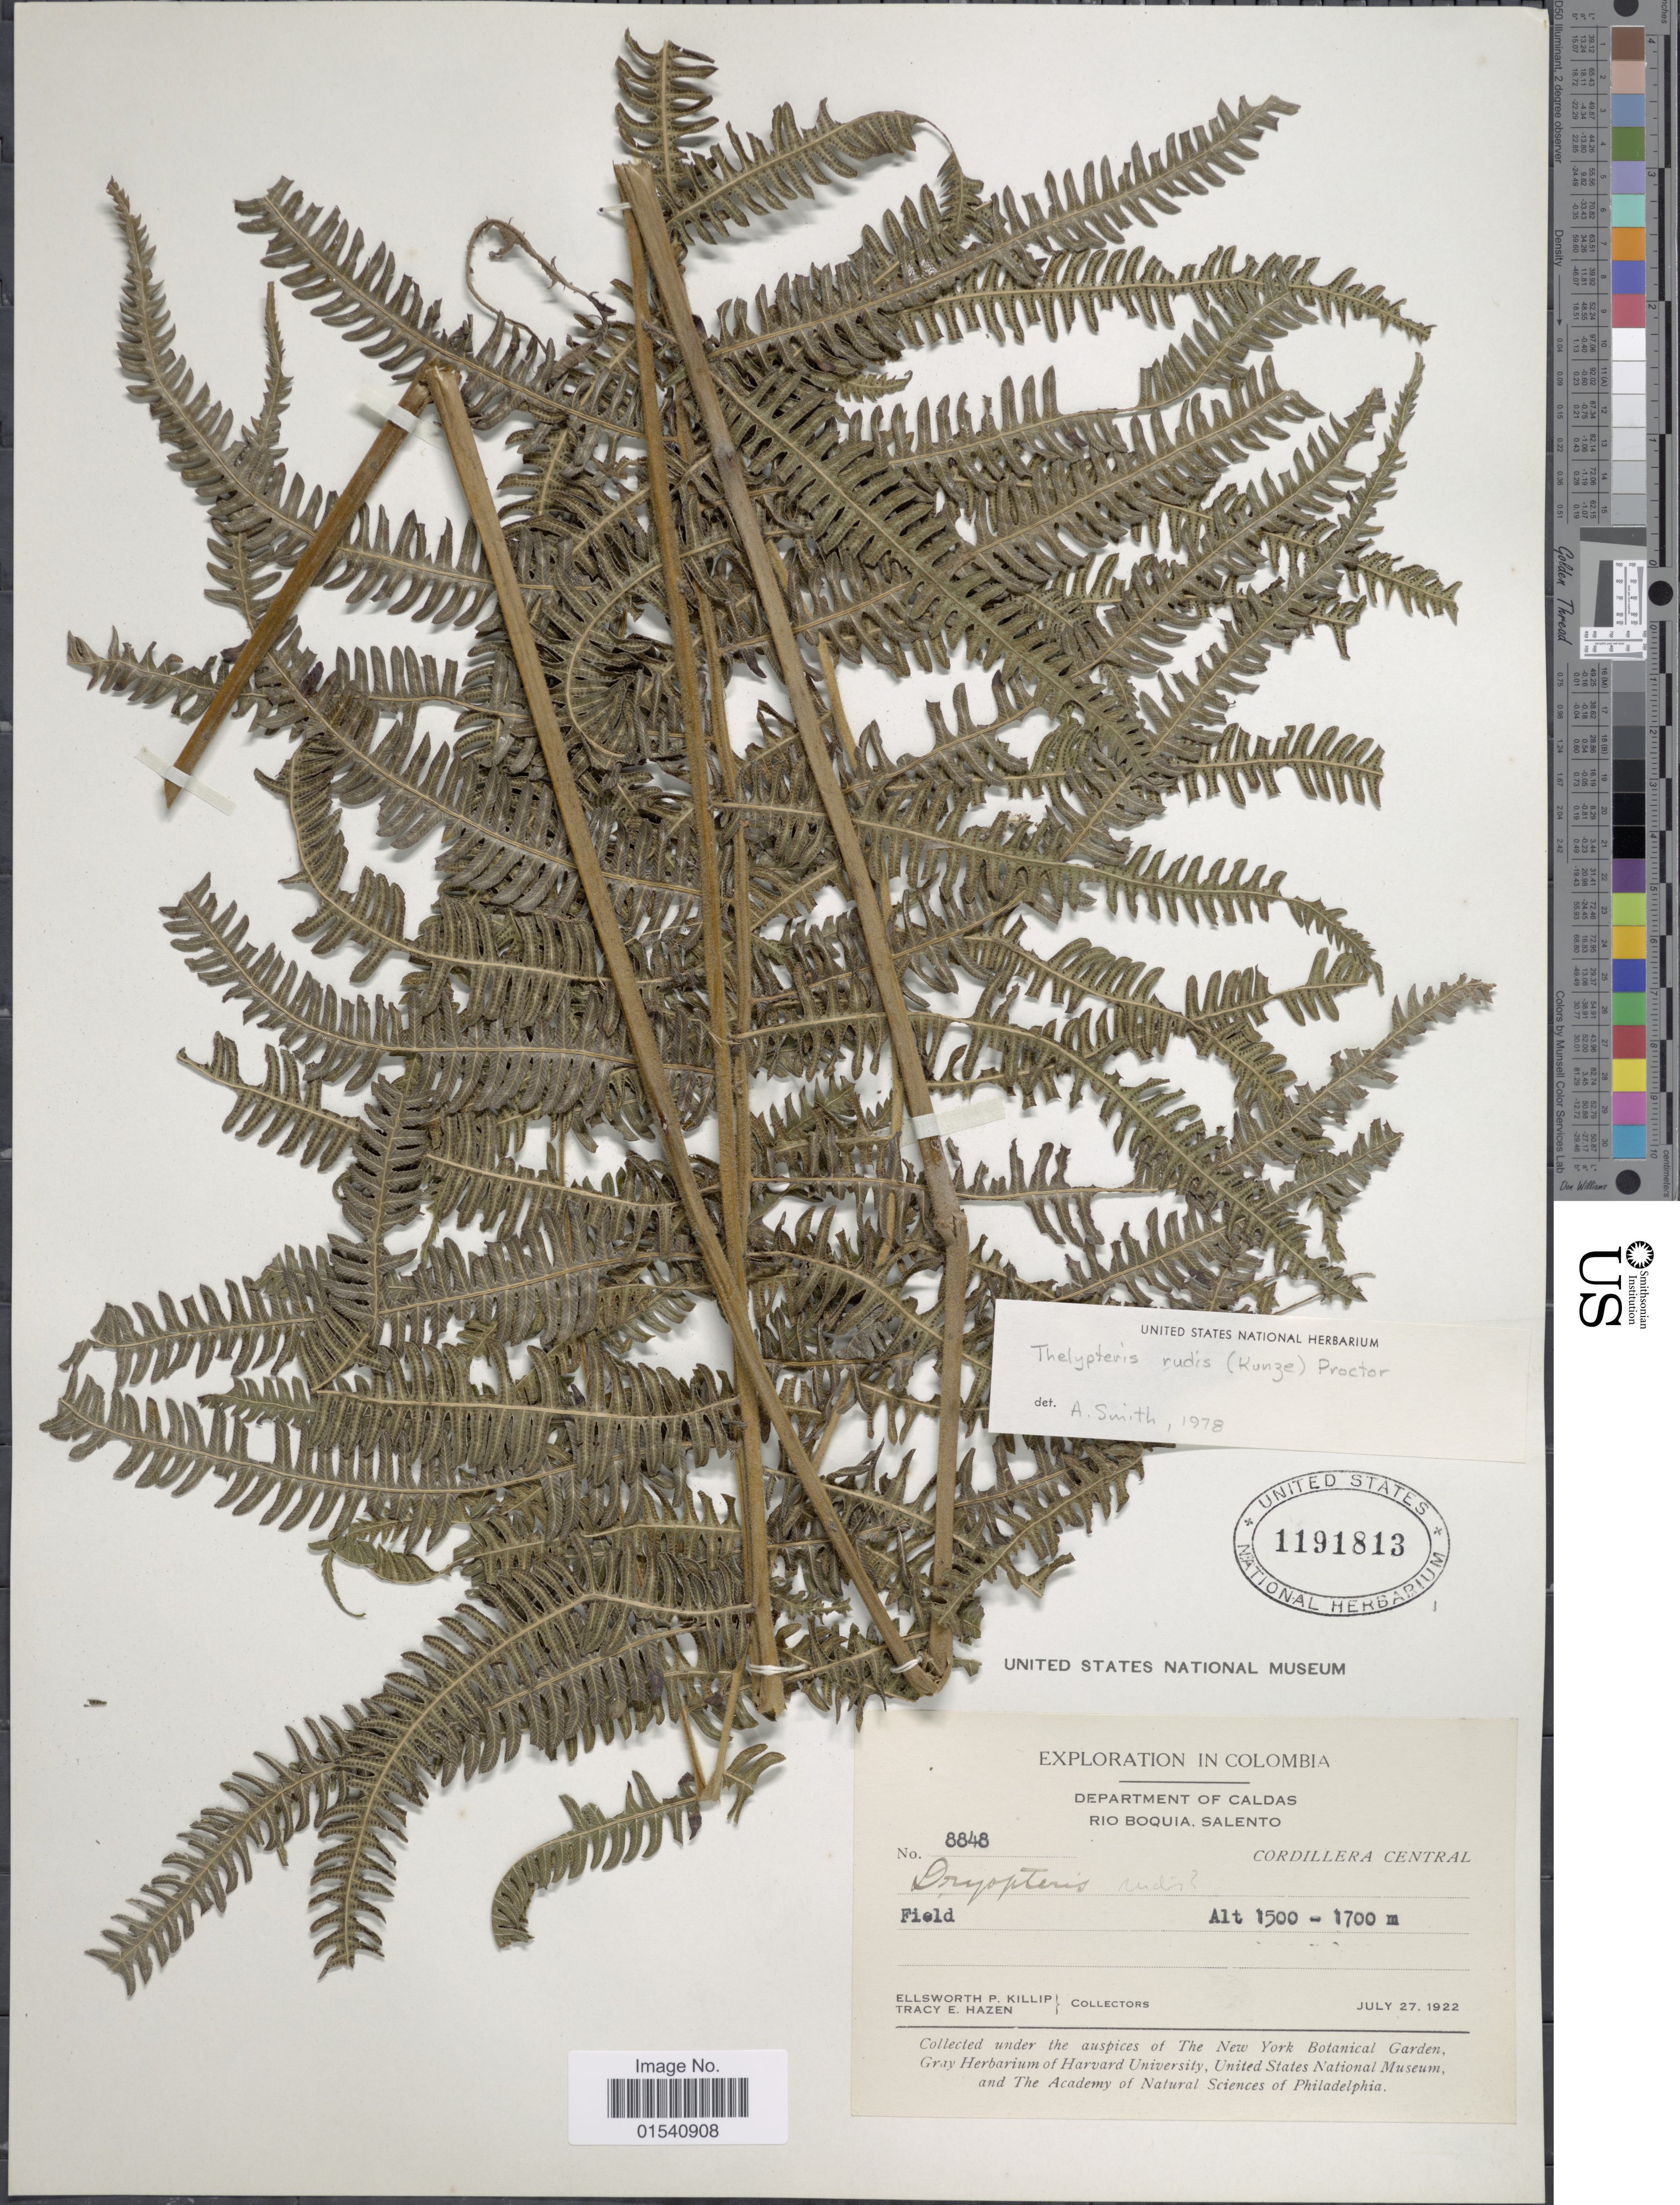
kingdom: Plantae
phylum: Tracheophyta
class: Polypodiopsida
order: Polypodiales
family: Thelypteridaceae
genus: Amauropelta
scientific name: Amauropelta rudis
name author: (Kunze) Pic. Serm.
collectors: E. P. Killip & T. E. Hazen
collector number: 8848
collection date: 1922-07-27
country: Colombia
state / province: Caldas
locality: Department of Caldas, Rio Boquia, Salento, Cordillera Central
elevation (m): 1500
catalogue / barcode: US 1191813